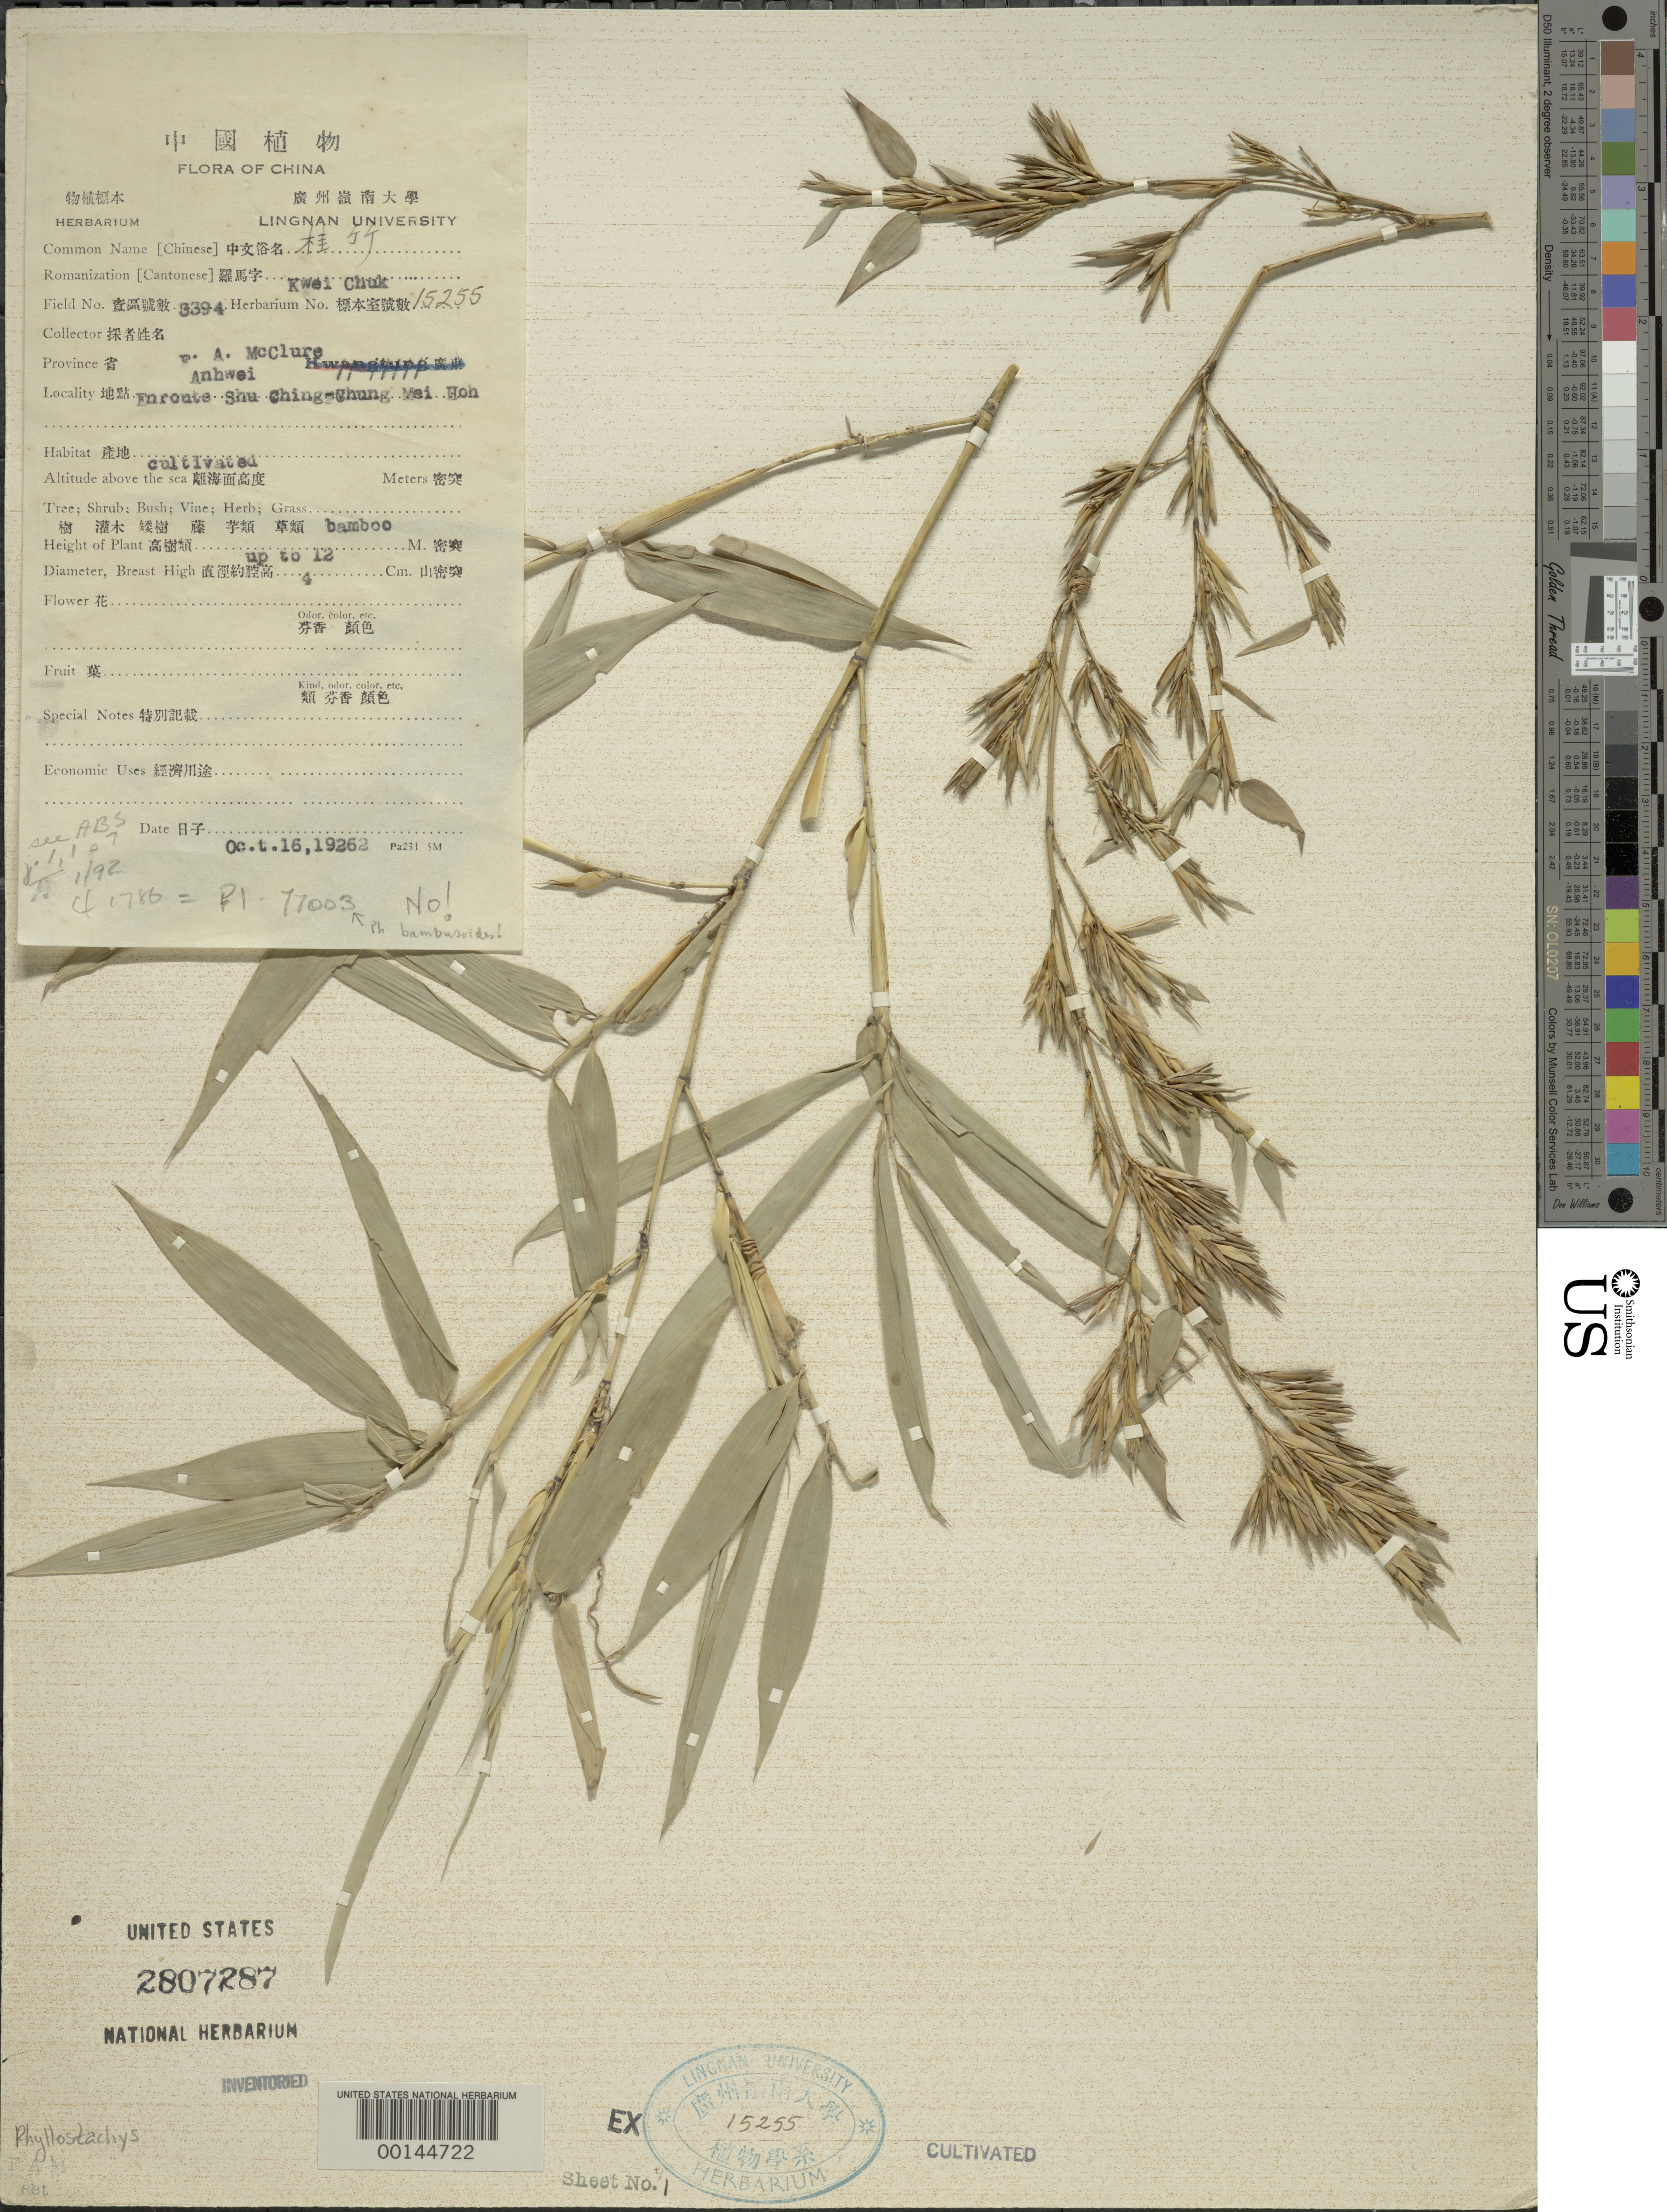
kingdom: Plantae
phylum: Tracheophyta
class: Liliopsida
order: Poales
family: Poaceae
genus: Phyllostachys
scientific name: Phyllostachys sp.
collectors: F. A. McClure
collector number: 3394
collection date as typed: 16 Oct 1926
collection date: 1926-10-16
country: China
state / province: Anhui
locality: Shu ching-chung mai hoh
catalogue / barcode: US 2807287